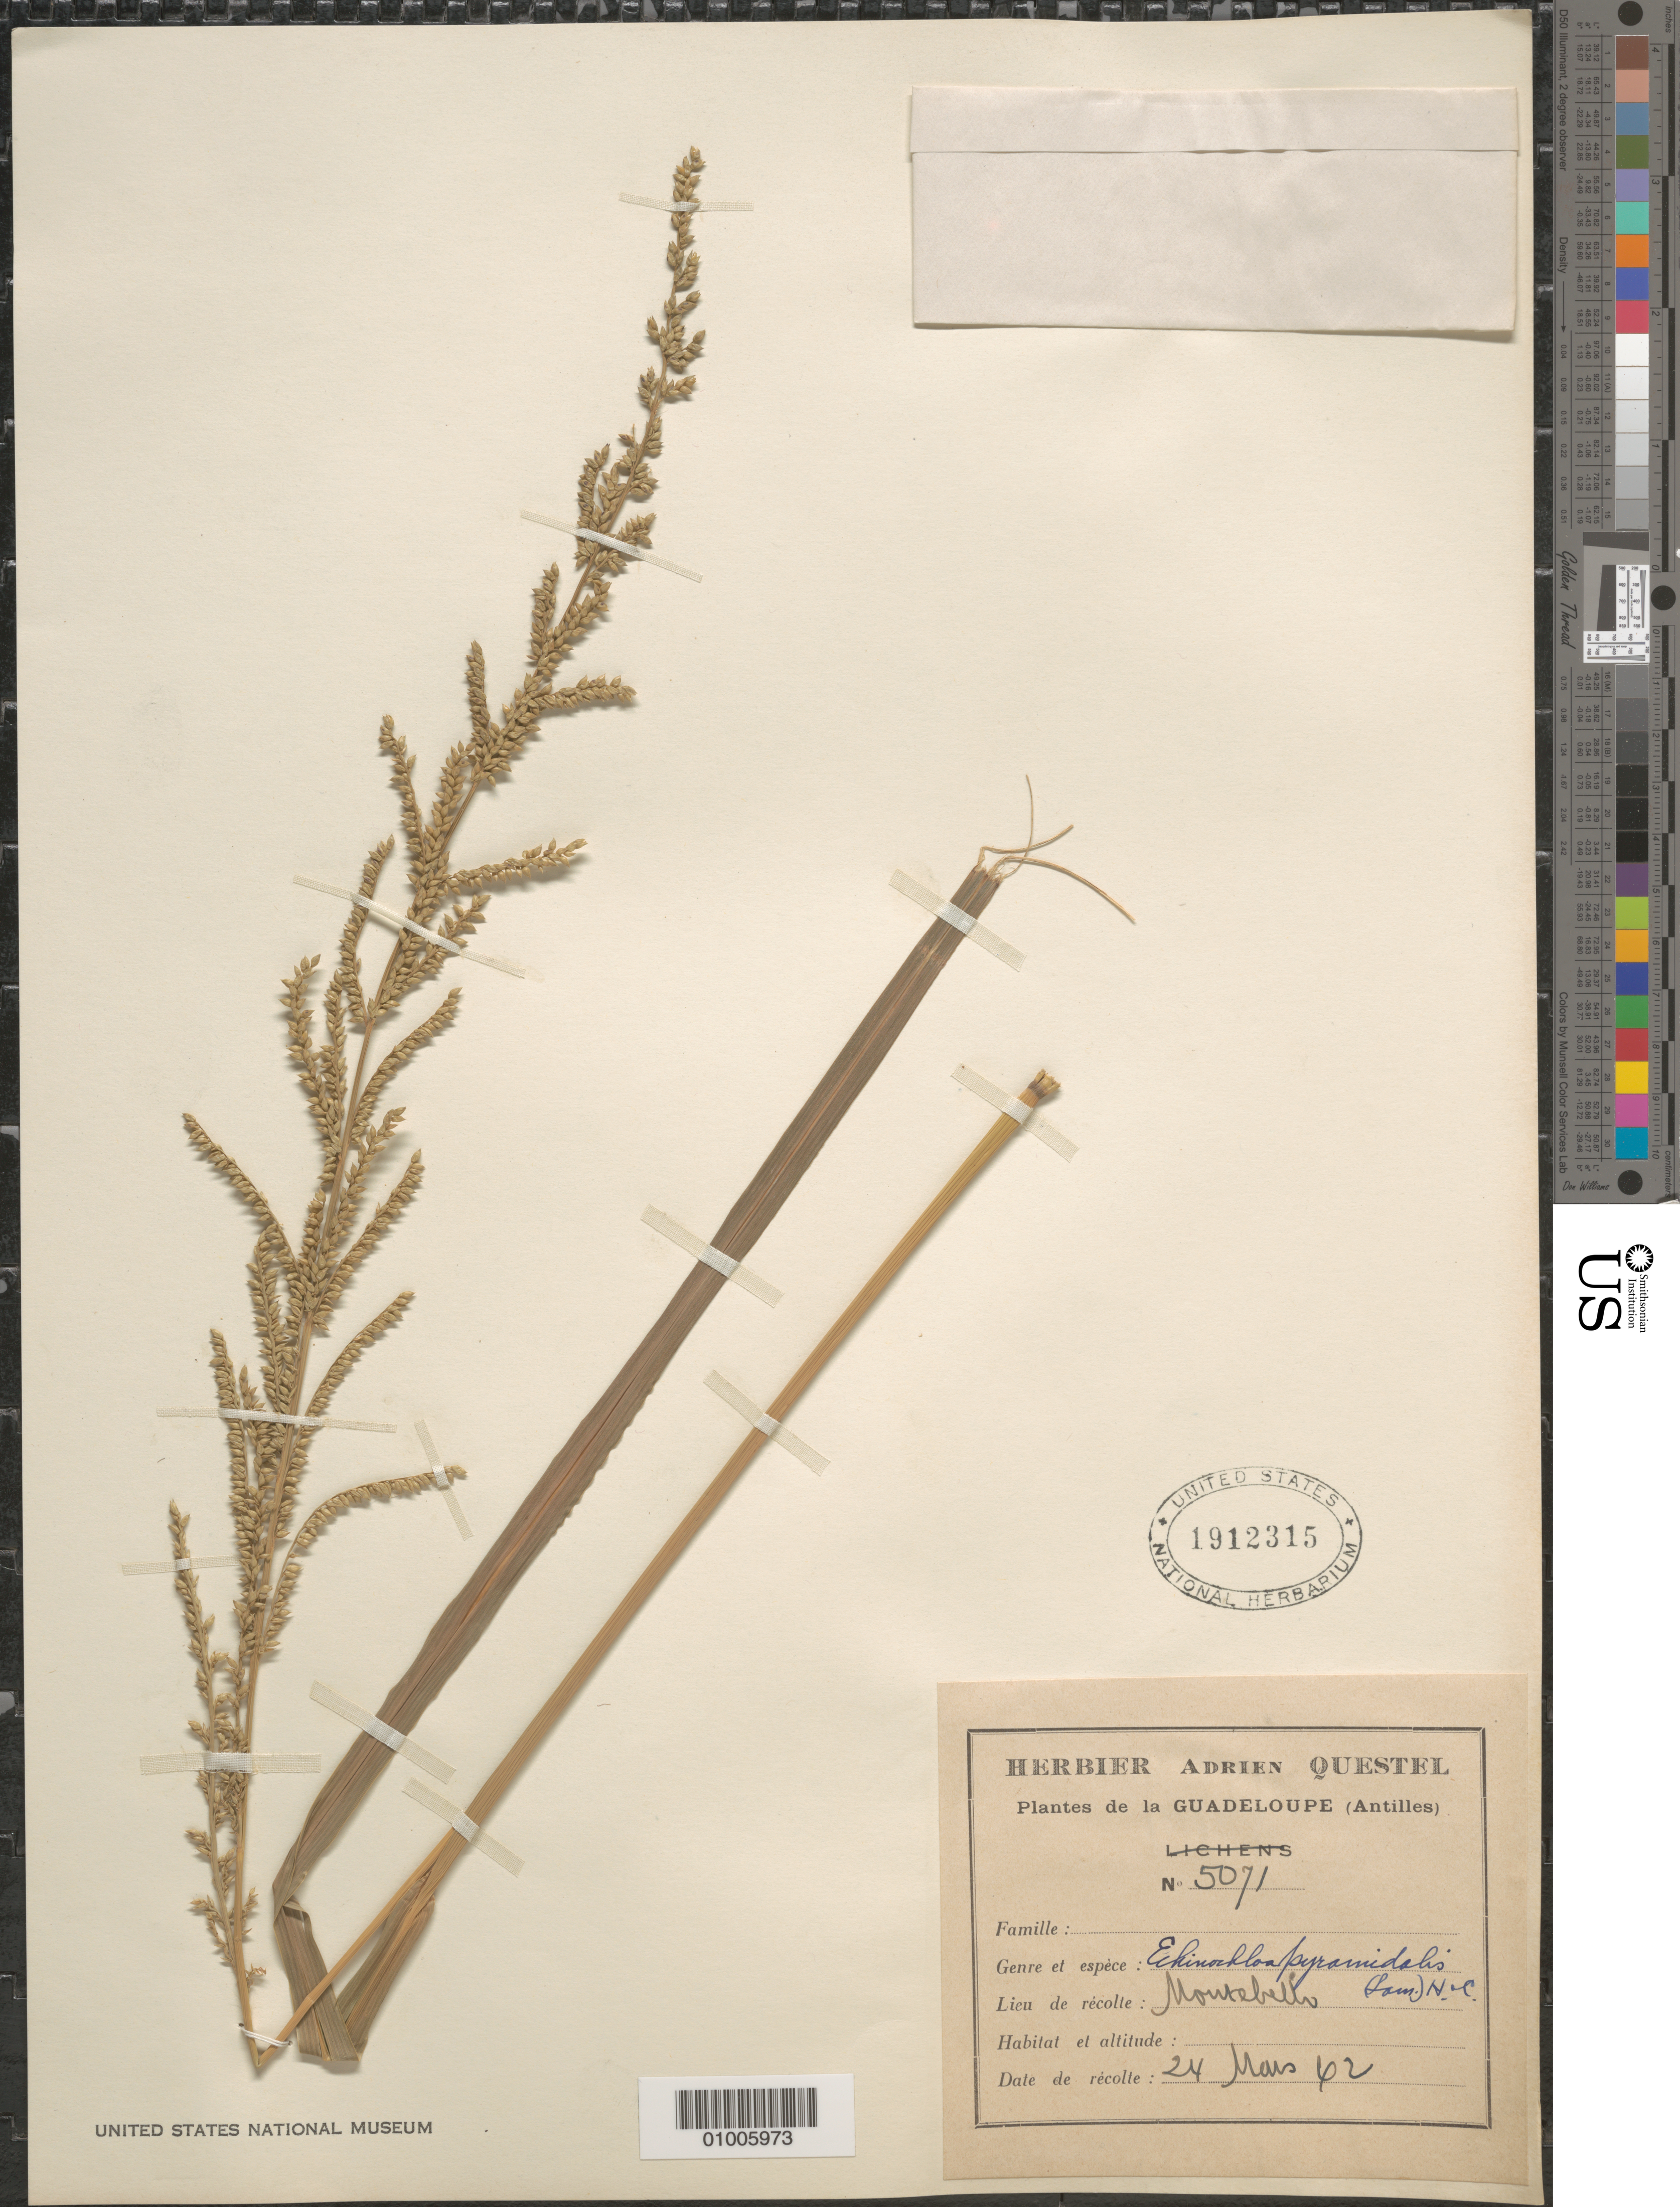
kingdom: Plantae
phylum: Tracheophyta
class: Liliopsida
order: Poales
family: Poaceae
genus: Echinochloa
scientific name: Echinochloa pyramidalis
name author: (Lam.) Hitchc. & Chase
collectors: A. Questel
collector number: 5071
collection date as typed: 24 Mar 1962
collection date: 1962-03-24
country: Guadeloupe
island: Basse Terre [Guadeloupe]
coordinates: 0 N, 0 E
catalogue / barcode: US 1912315